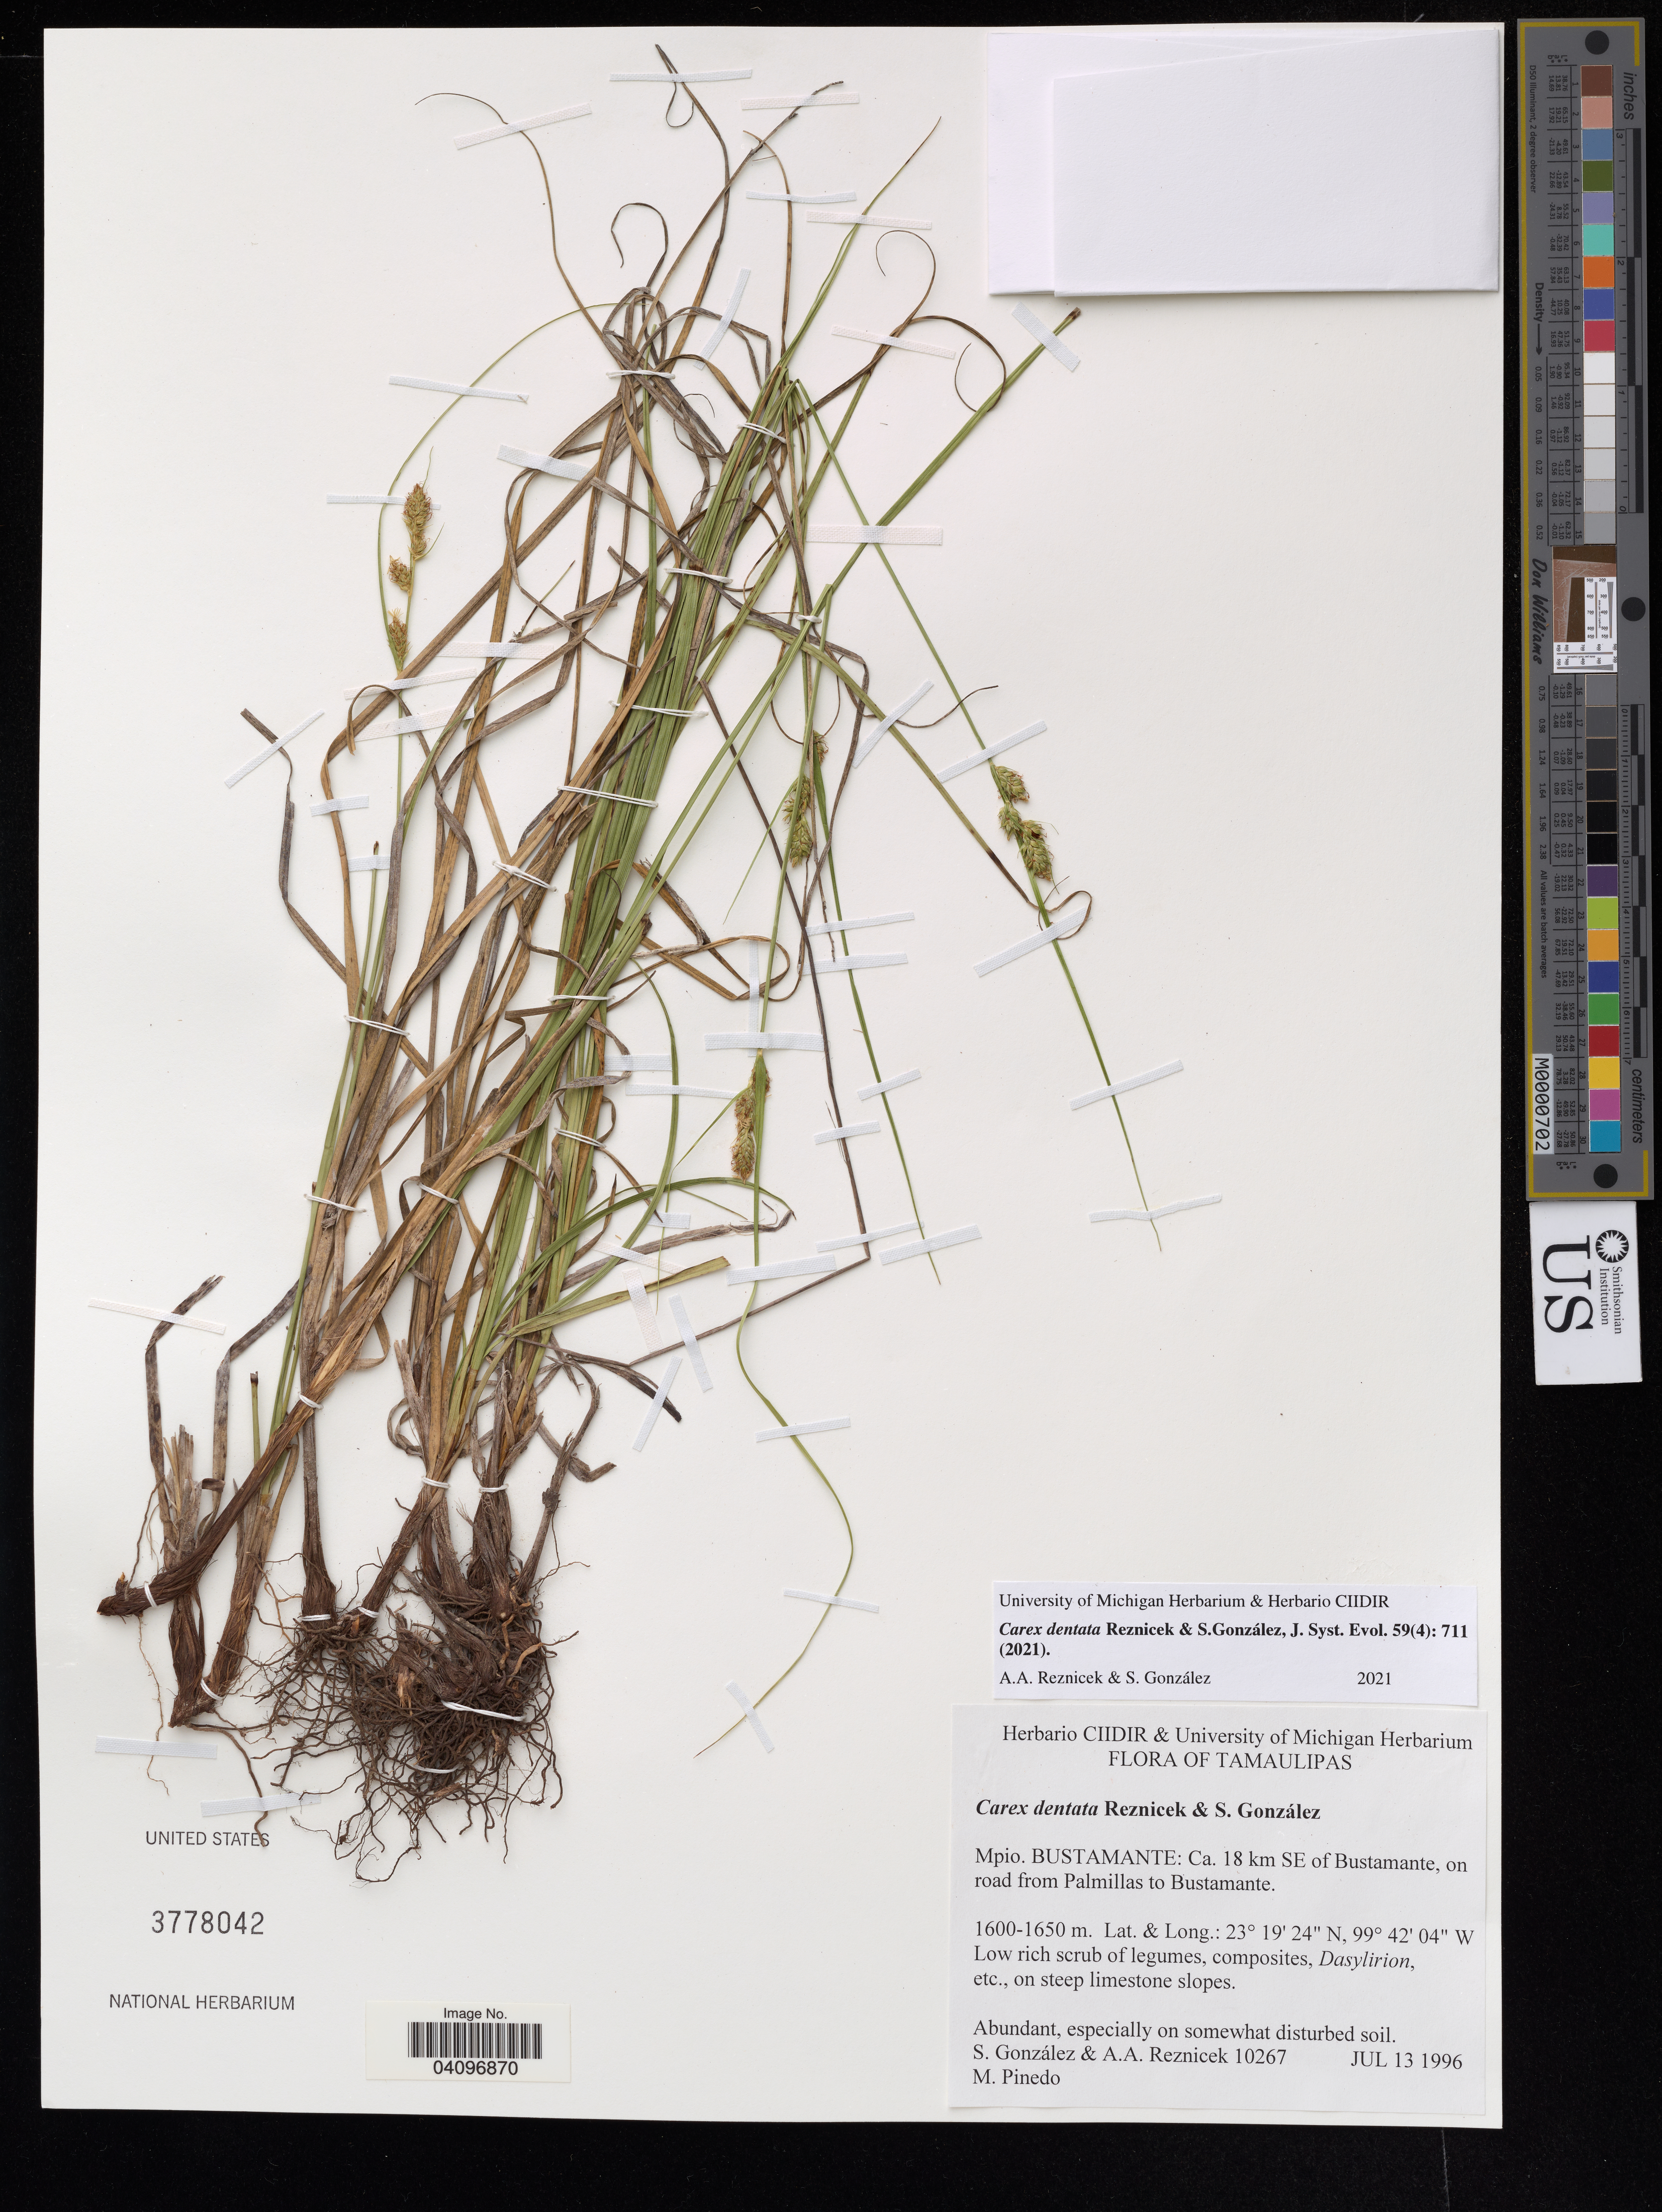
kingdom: Plantae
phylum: Tracheophyta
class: Liliopsida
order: Poales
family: Cyperaceae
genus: Carex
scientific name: Carex dentata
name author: Reznicek & S.González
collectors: S. González & A. A. Reznicek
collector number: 10267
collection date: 1996-07-13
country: Mexico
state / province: Tamaulipas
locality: Mpio. Bustamante: Ca. 18 km SE of Bustamante, on road from Palmillas to Bustamante.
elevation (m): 1600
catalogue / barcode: US 3778042